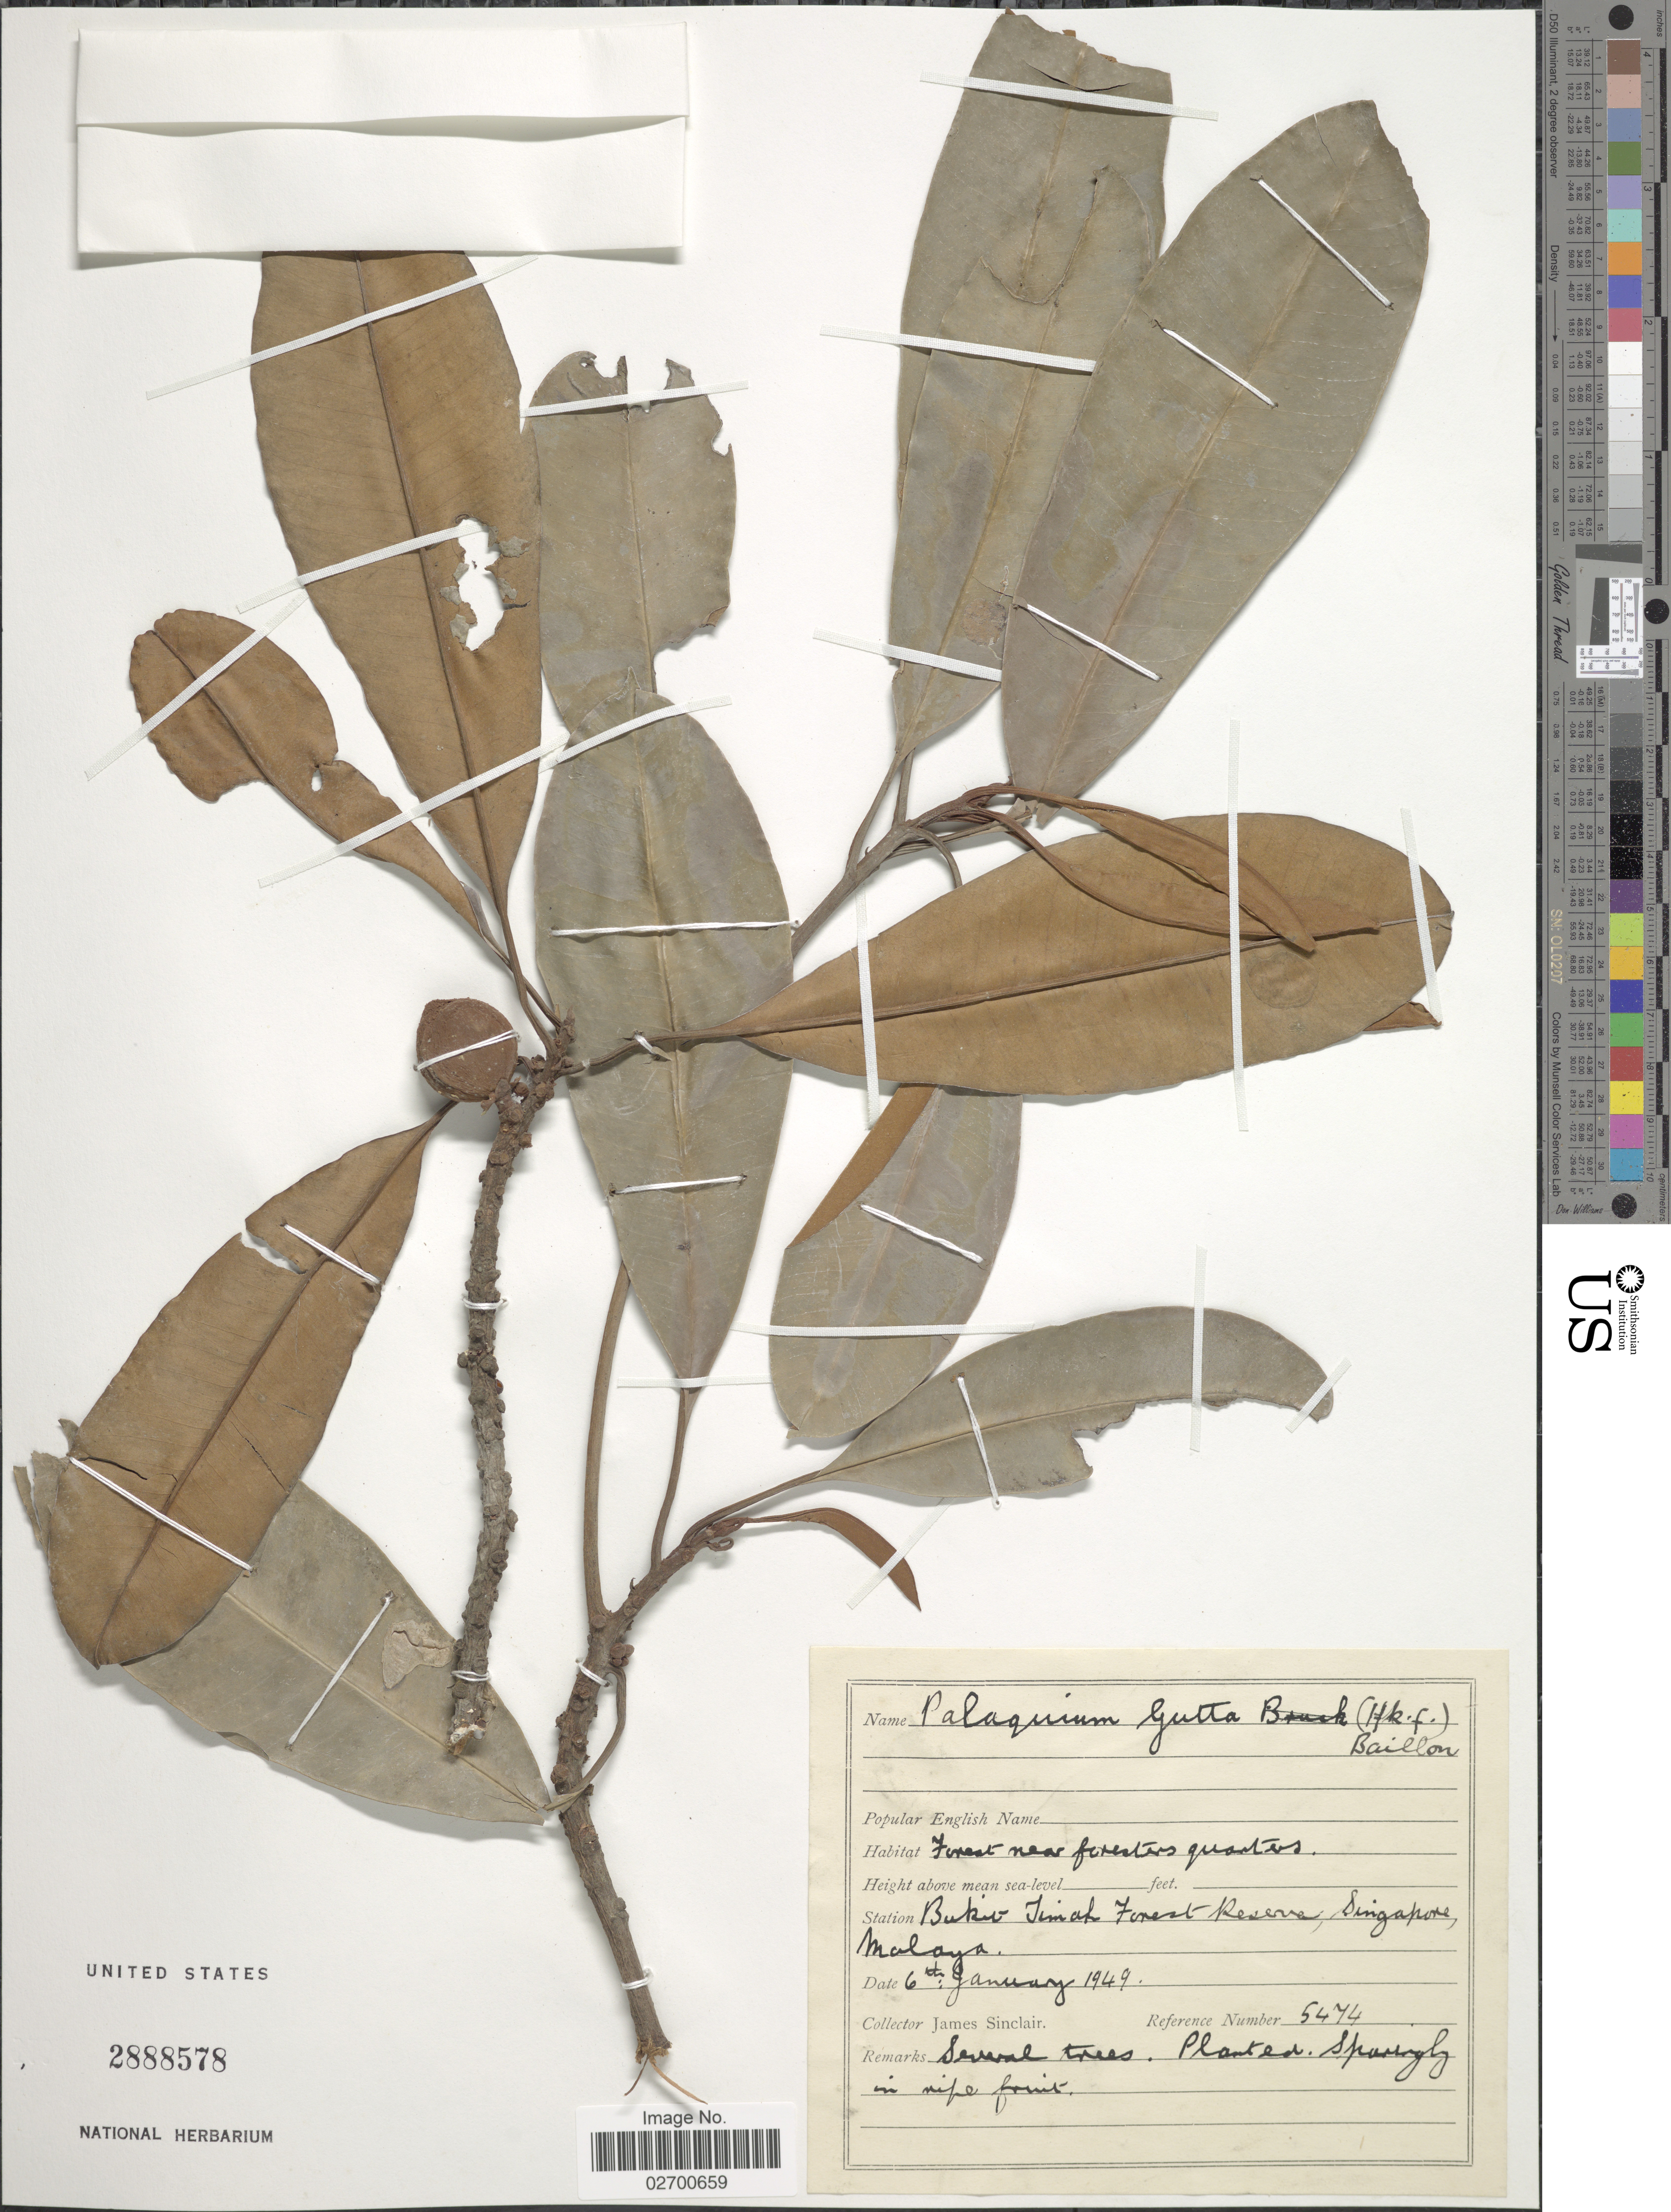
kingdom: Plantae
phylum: Tracheophyta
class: Magnoliopsida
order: Ericales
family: Sapotaceae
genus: Palaquium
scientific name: Palaquium gutta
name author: (Hook.) Baill.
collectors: J. Sinclair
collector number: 5474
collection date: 1949-01-06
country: Singapore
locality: Bukio Tinah Forest Reserve, Singapore, Malaya.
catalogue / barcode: US 2888578